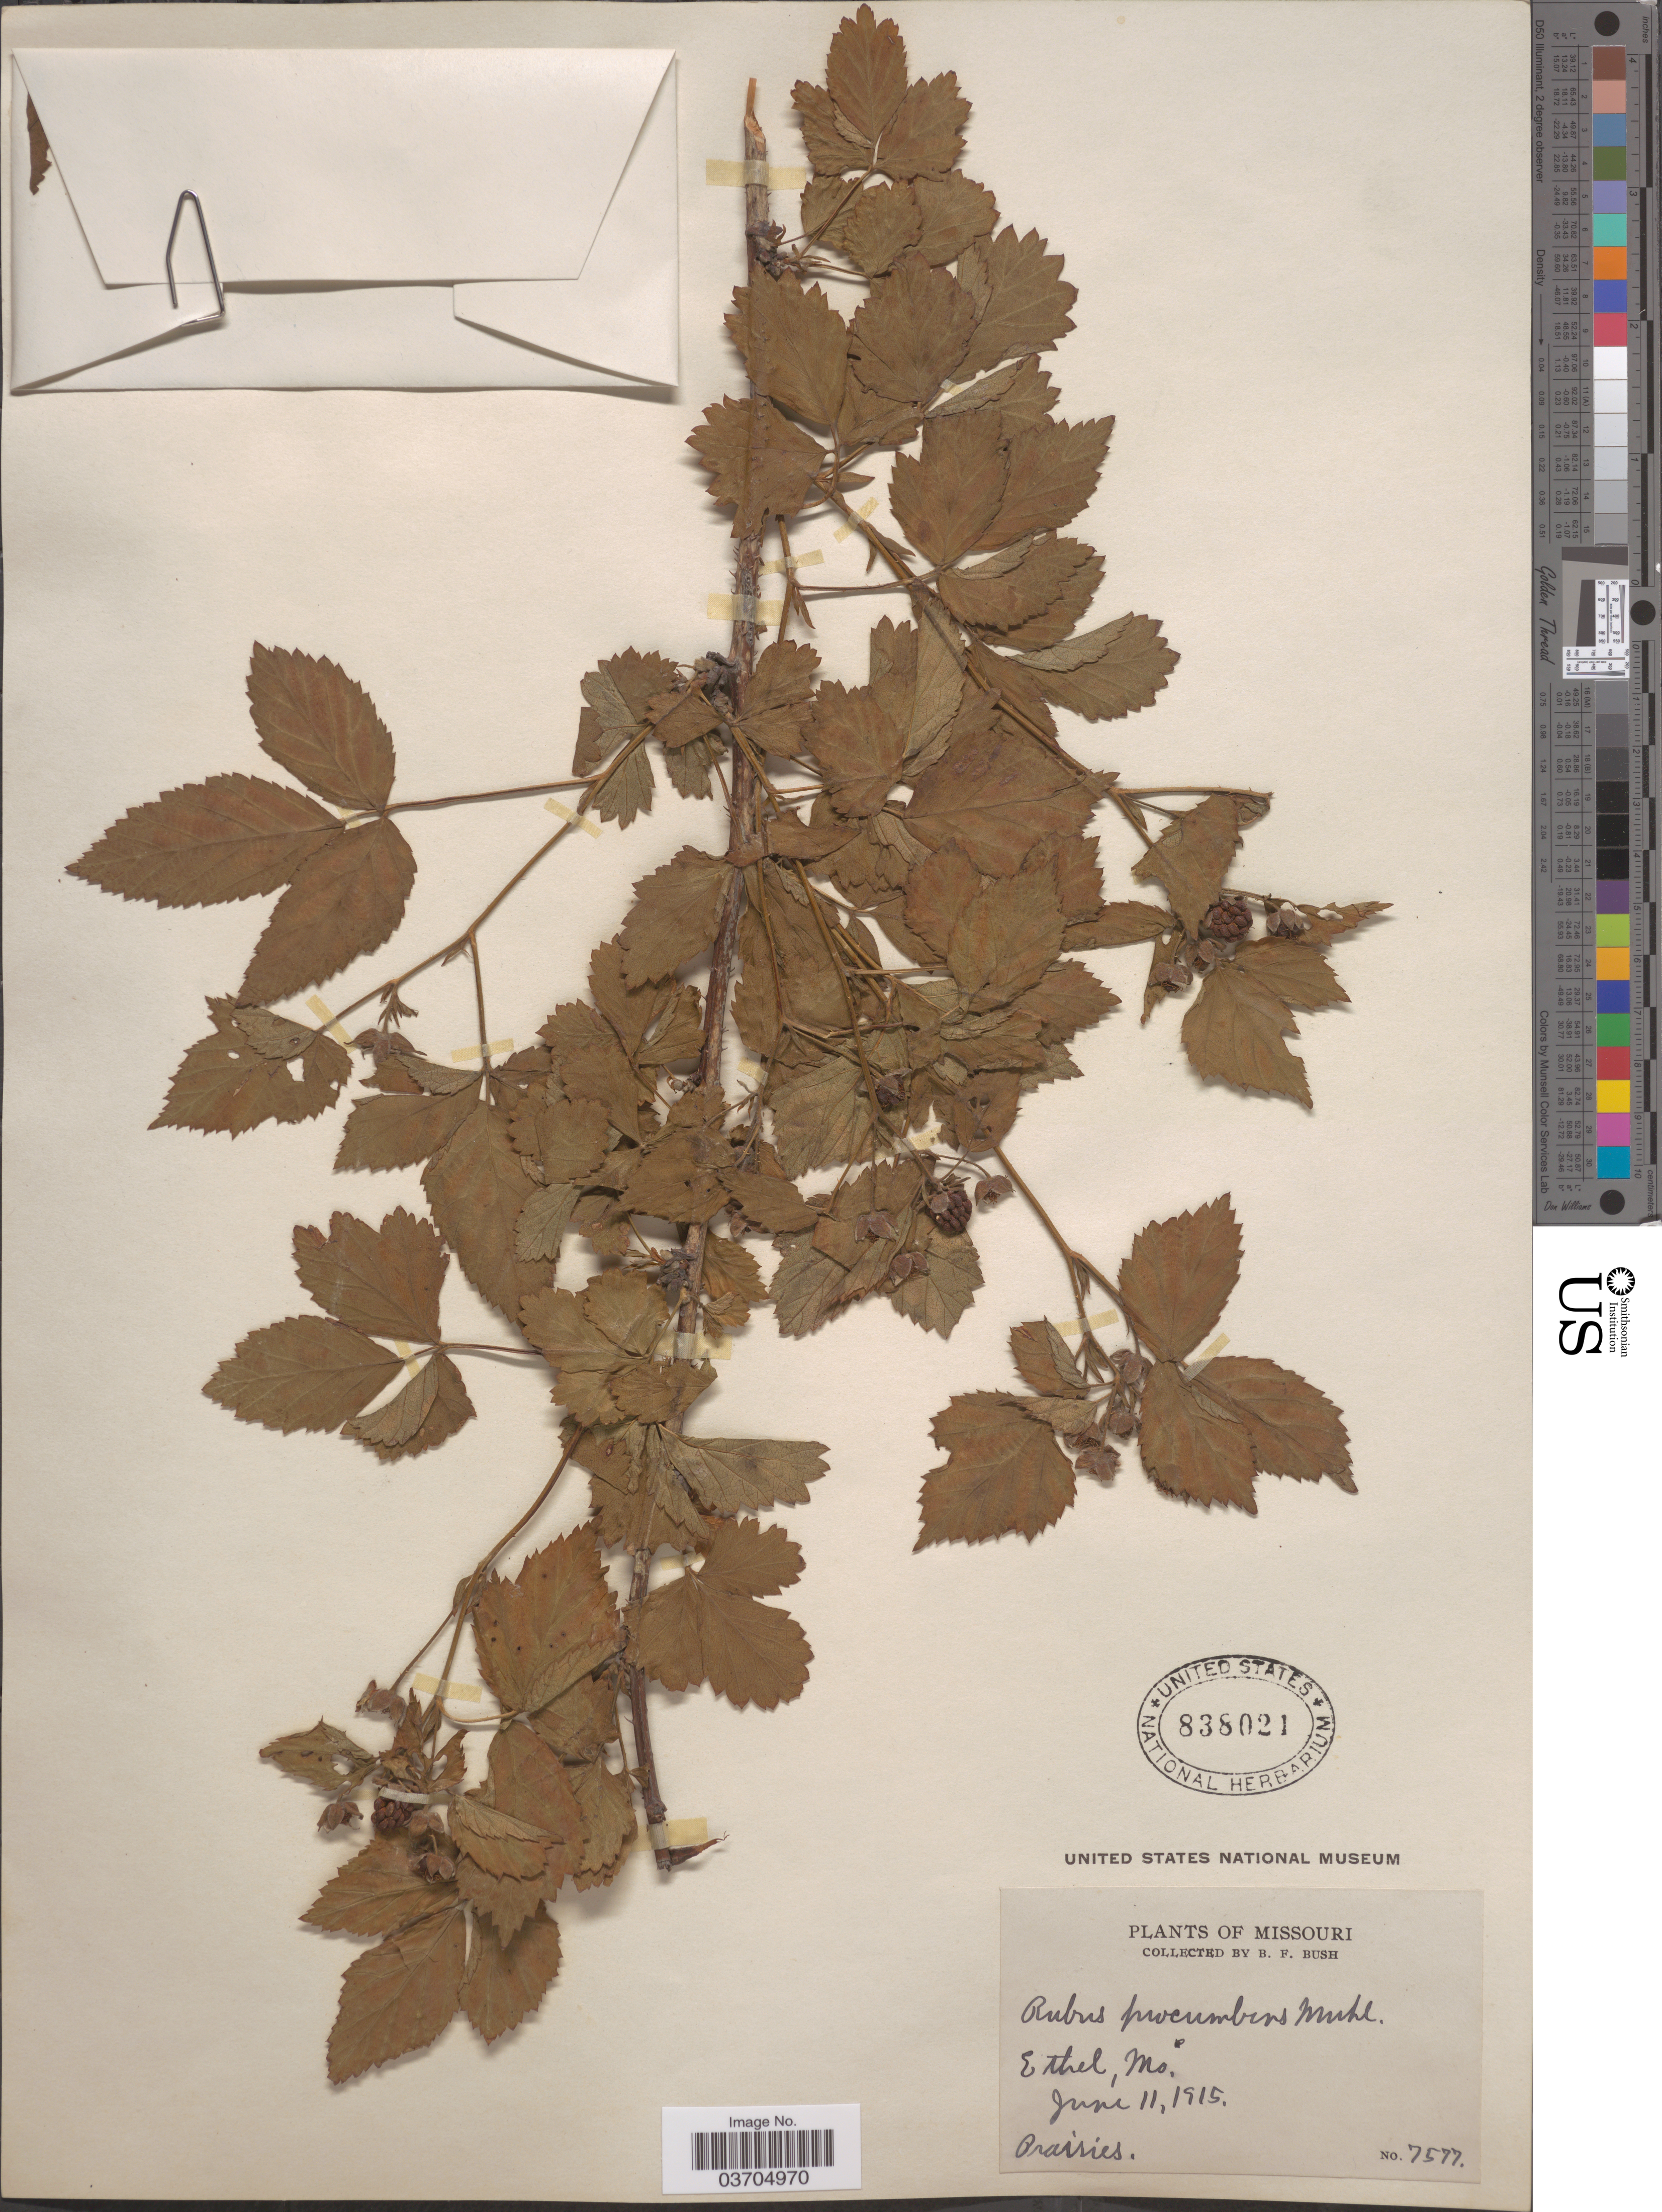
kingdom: Plantae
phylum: Tracheophyta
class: Magnoliopsida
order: Rosales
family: Rosaceae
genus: Rubus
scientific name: Rubus procumbens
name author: Muhl.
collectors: B. F. Bush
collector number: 7577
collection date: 1915-06-11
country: United States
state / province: Missouri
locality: Ethel.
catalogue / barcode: US 838021